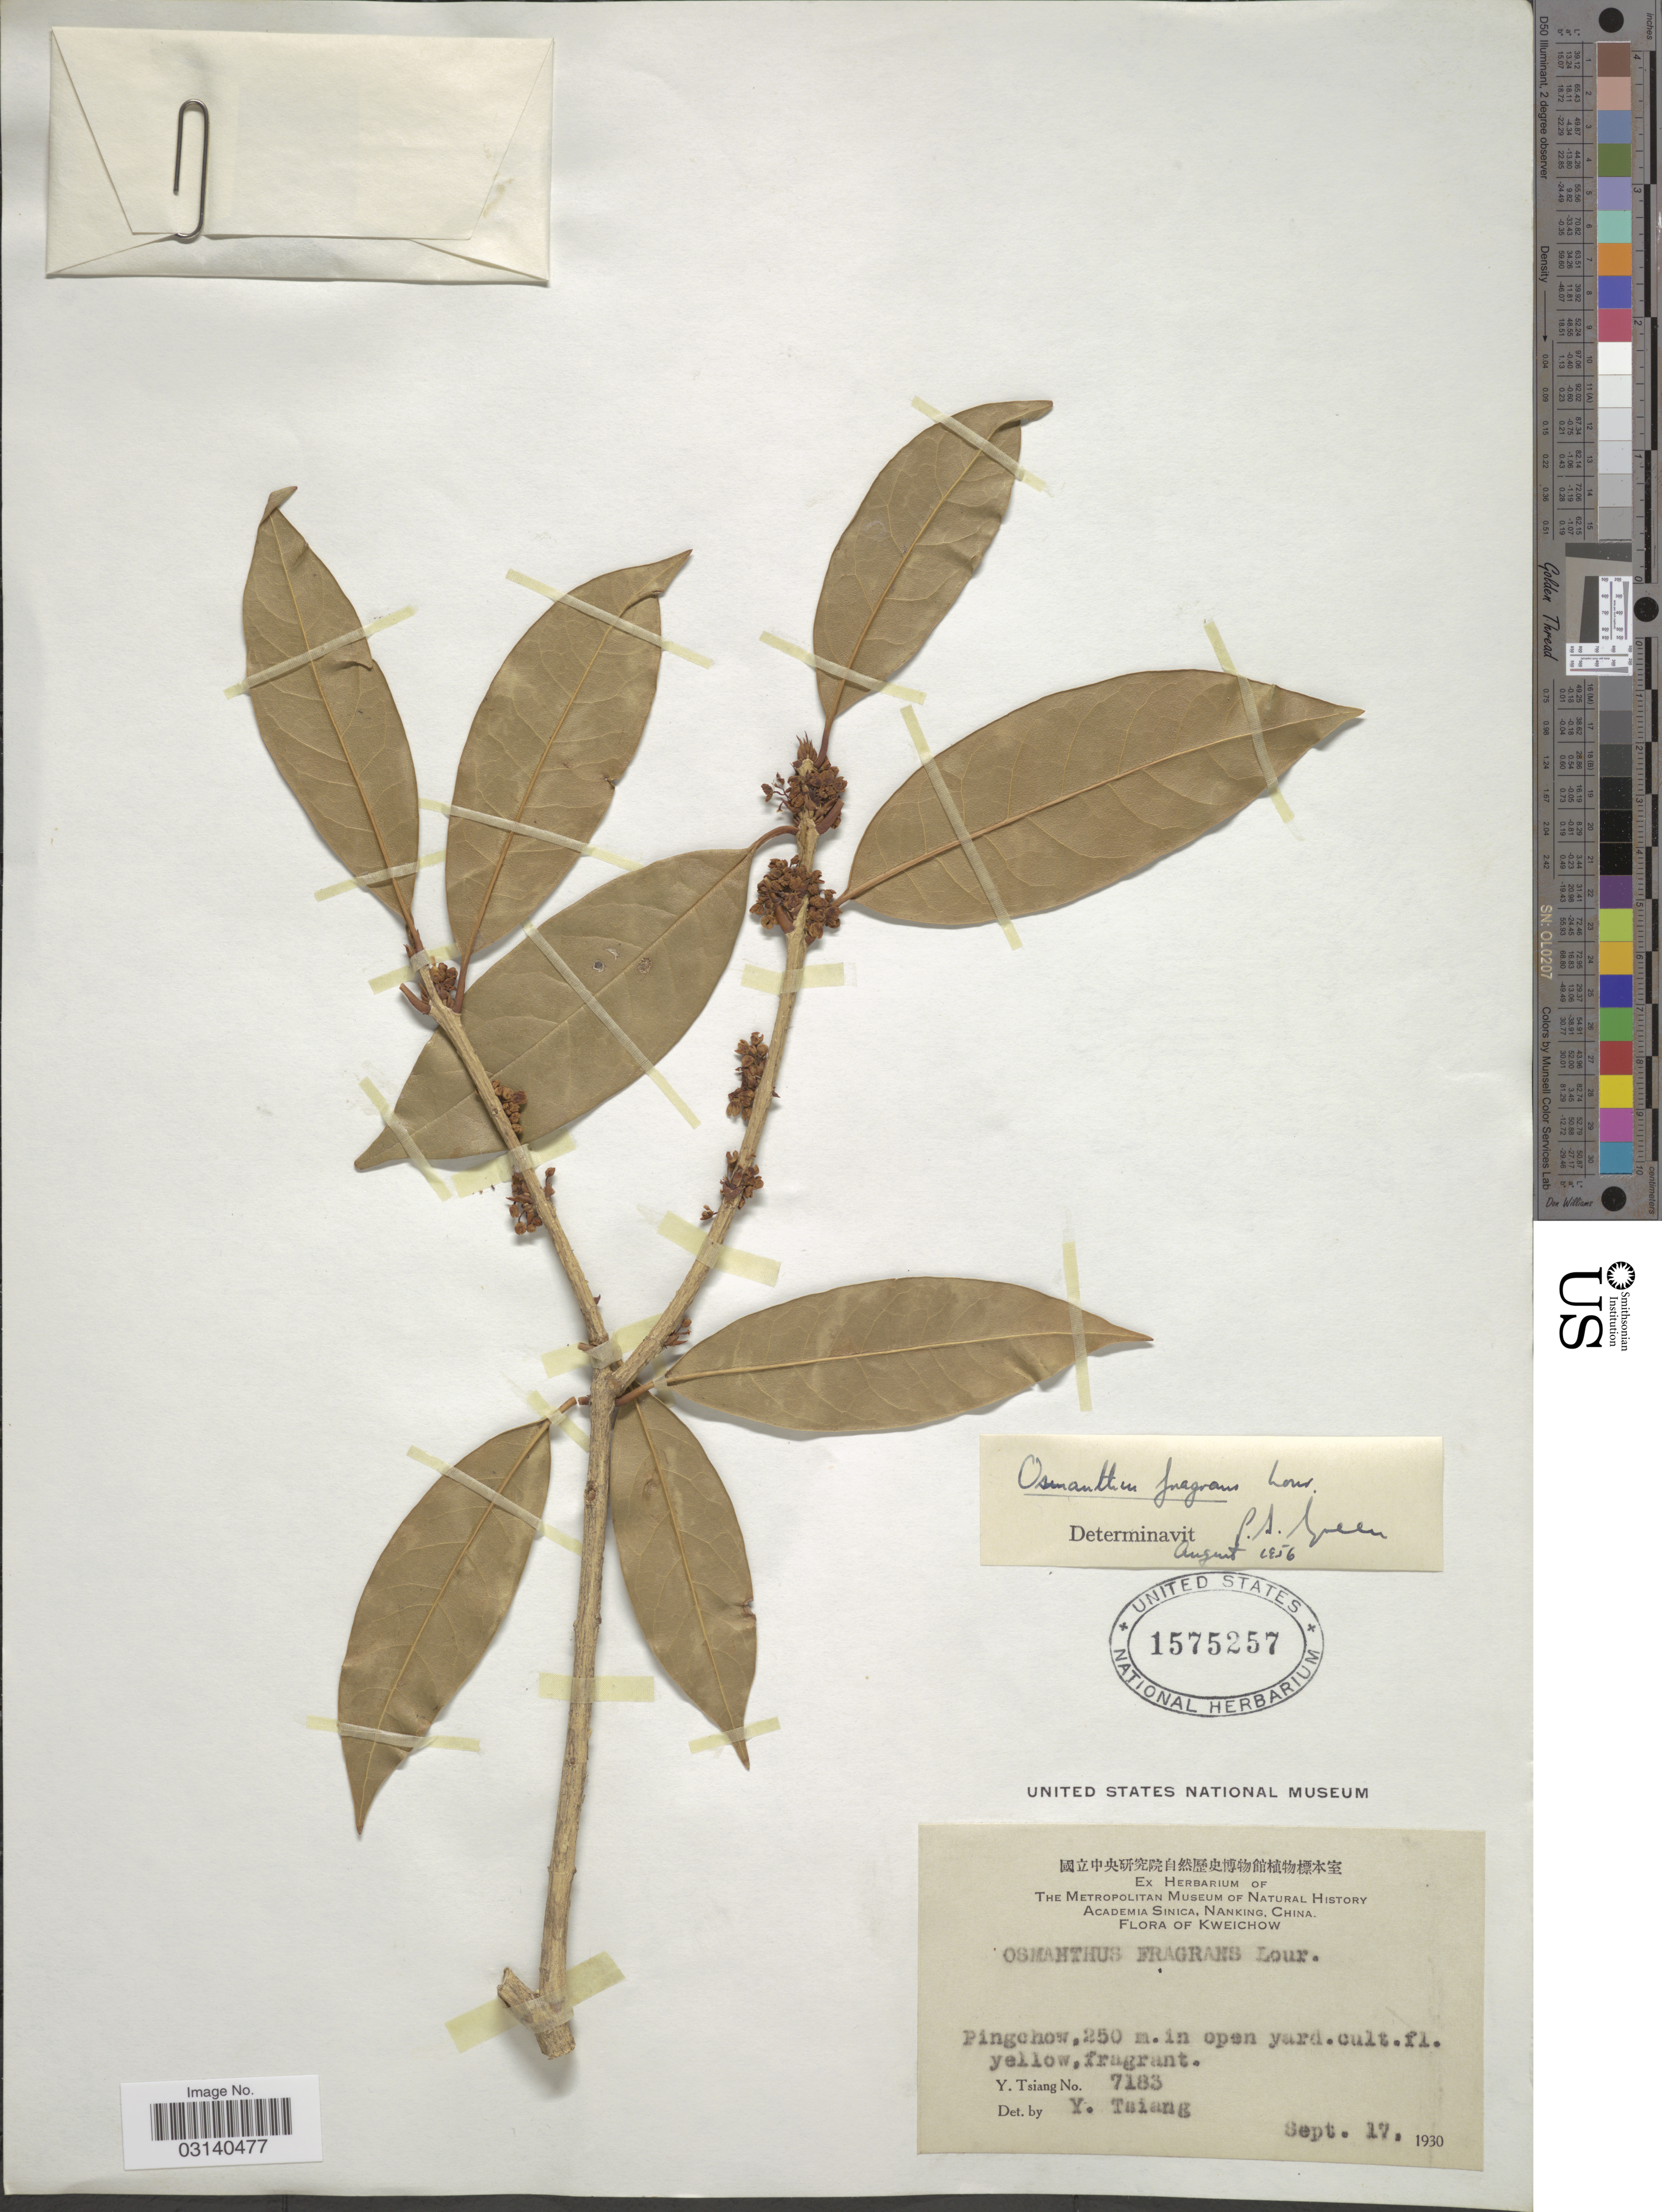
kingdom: Plantae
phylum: Tracheophyta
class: Magnoliopsida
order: Lamiales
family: Oleaceae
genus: Osmanthus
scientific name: Osmanthus fragrans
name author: Lour.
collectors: Y. Tsiang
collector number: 7183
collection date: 1930-09-17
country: China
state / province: Guizhou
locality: Kweichow, Pingchow.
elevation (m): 250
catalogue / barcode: US 1575257